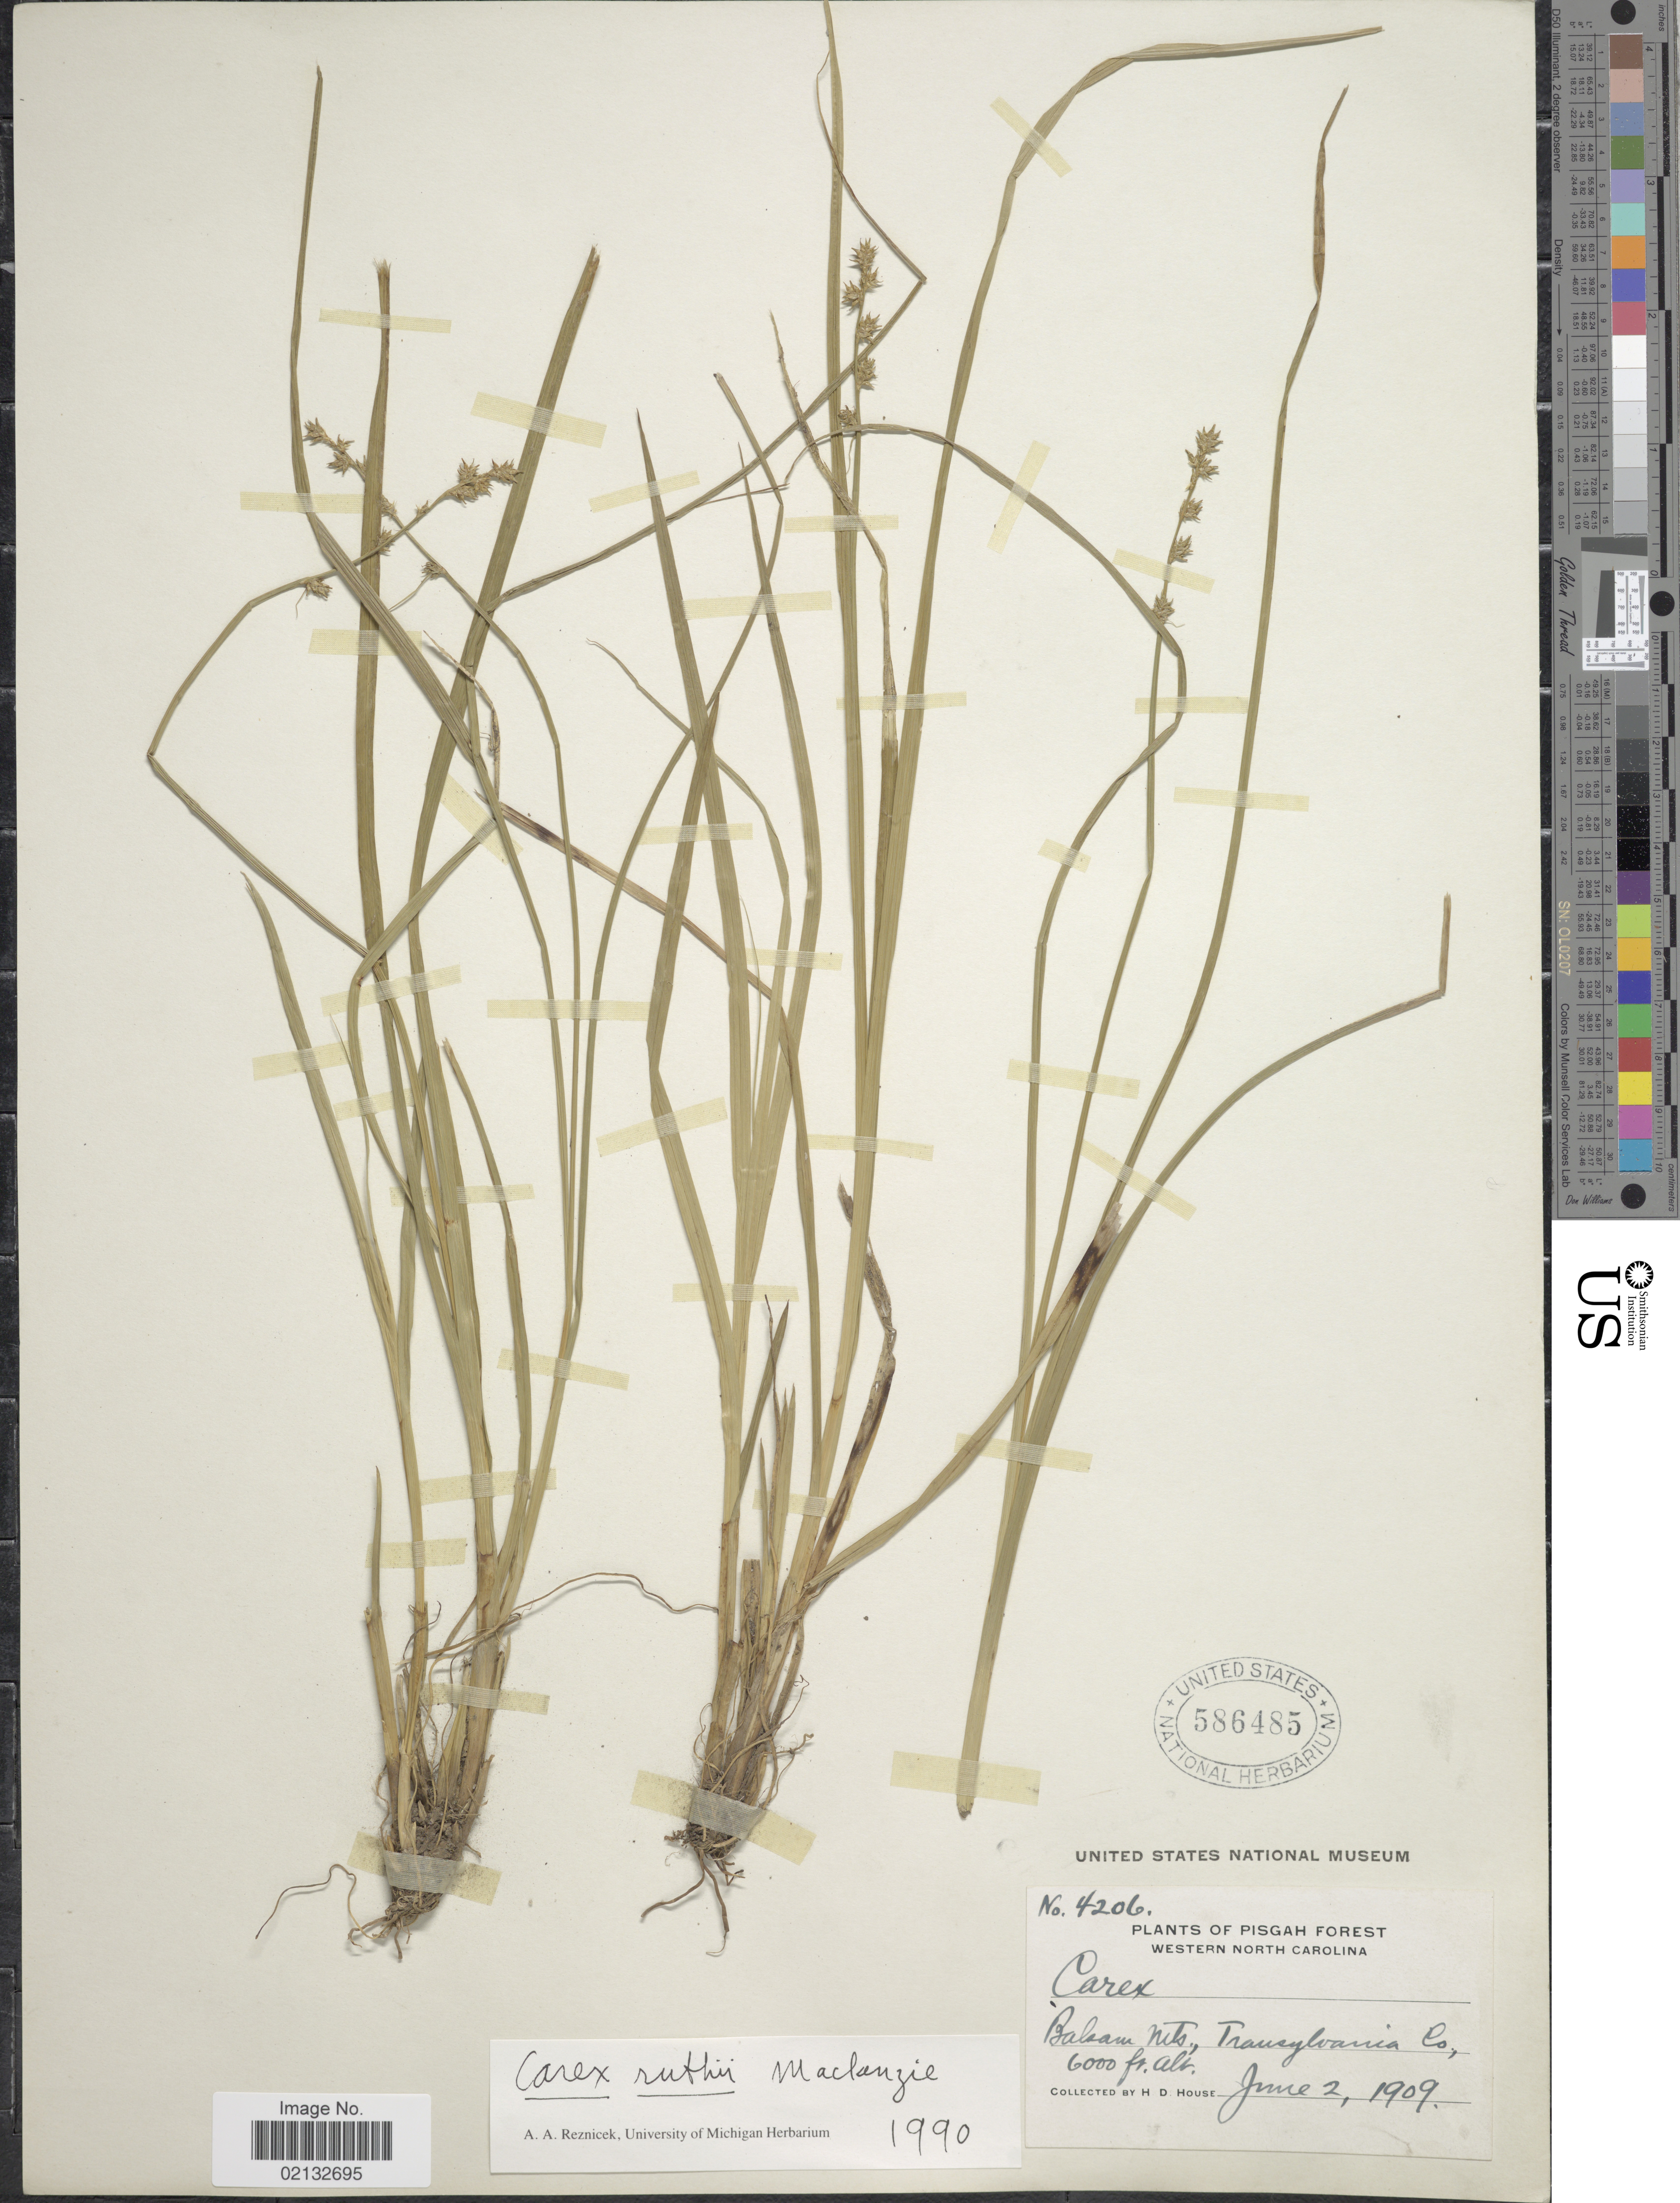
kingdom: Plantae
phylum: Tracheophyta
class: Liliopsida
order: Poales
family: Cyperaceae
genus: Carex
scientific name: Carex ruthii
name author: Mack.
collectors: H. D. House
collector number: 4206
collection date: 1909-06-02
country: United States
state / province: North Carolina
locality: Pisgah Forest. Western North Carolina. Balsam Mts., Transylvania Co.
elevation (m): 1829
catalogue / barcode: US 586485